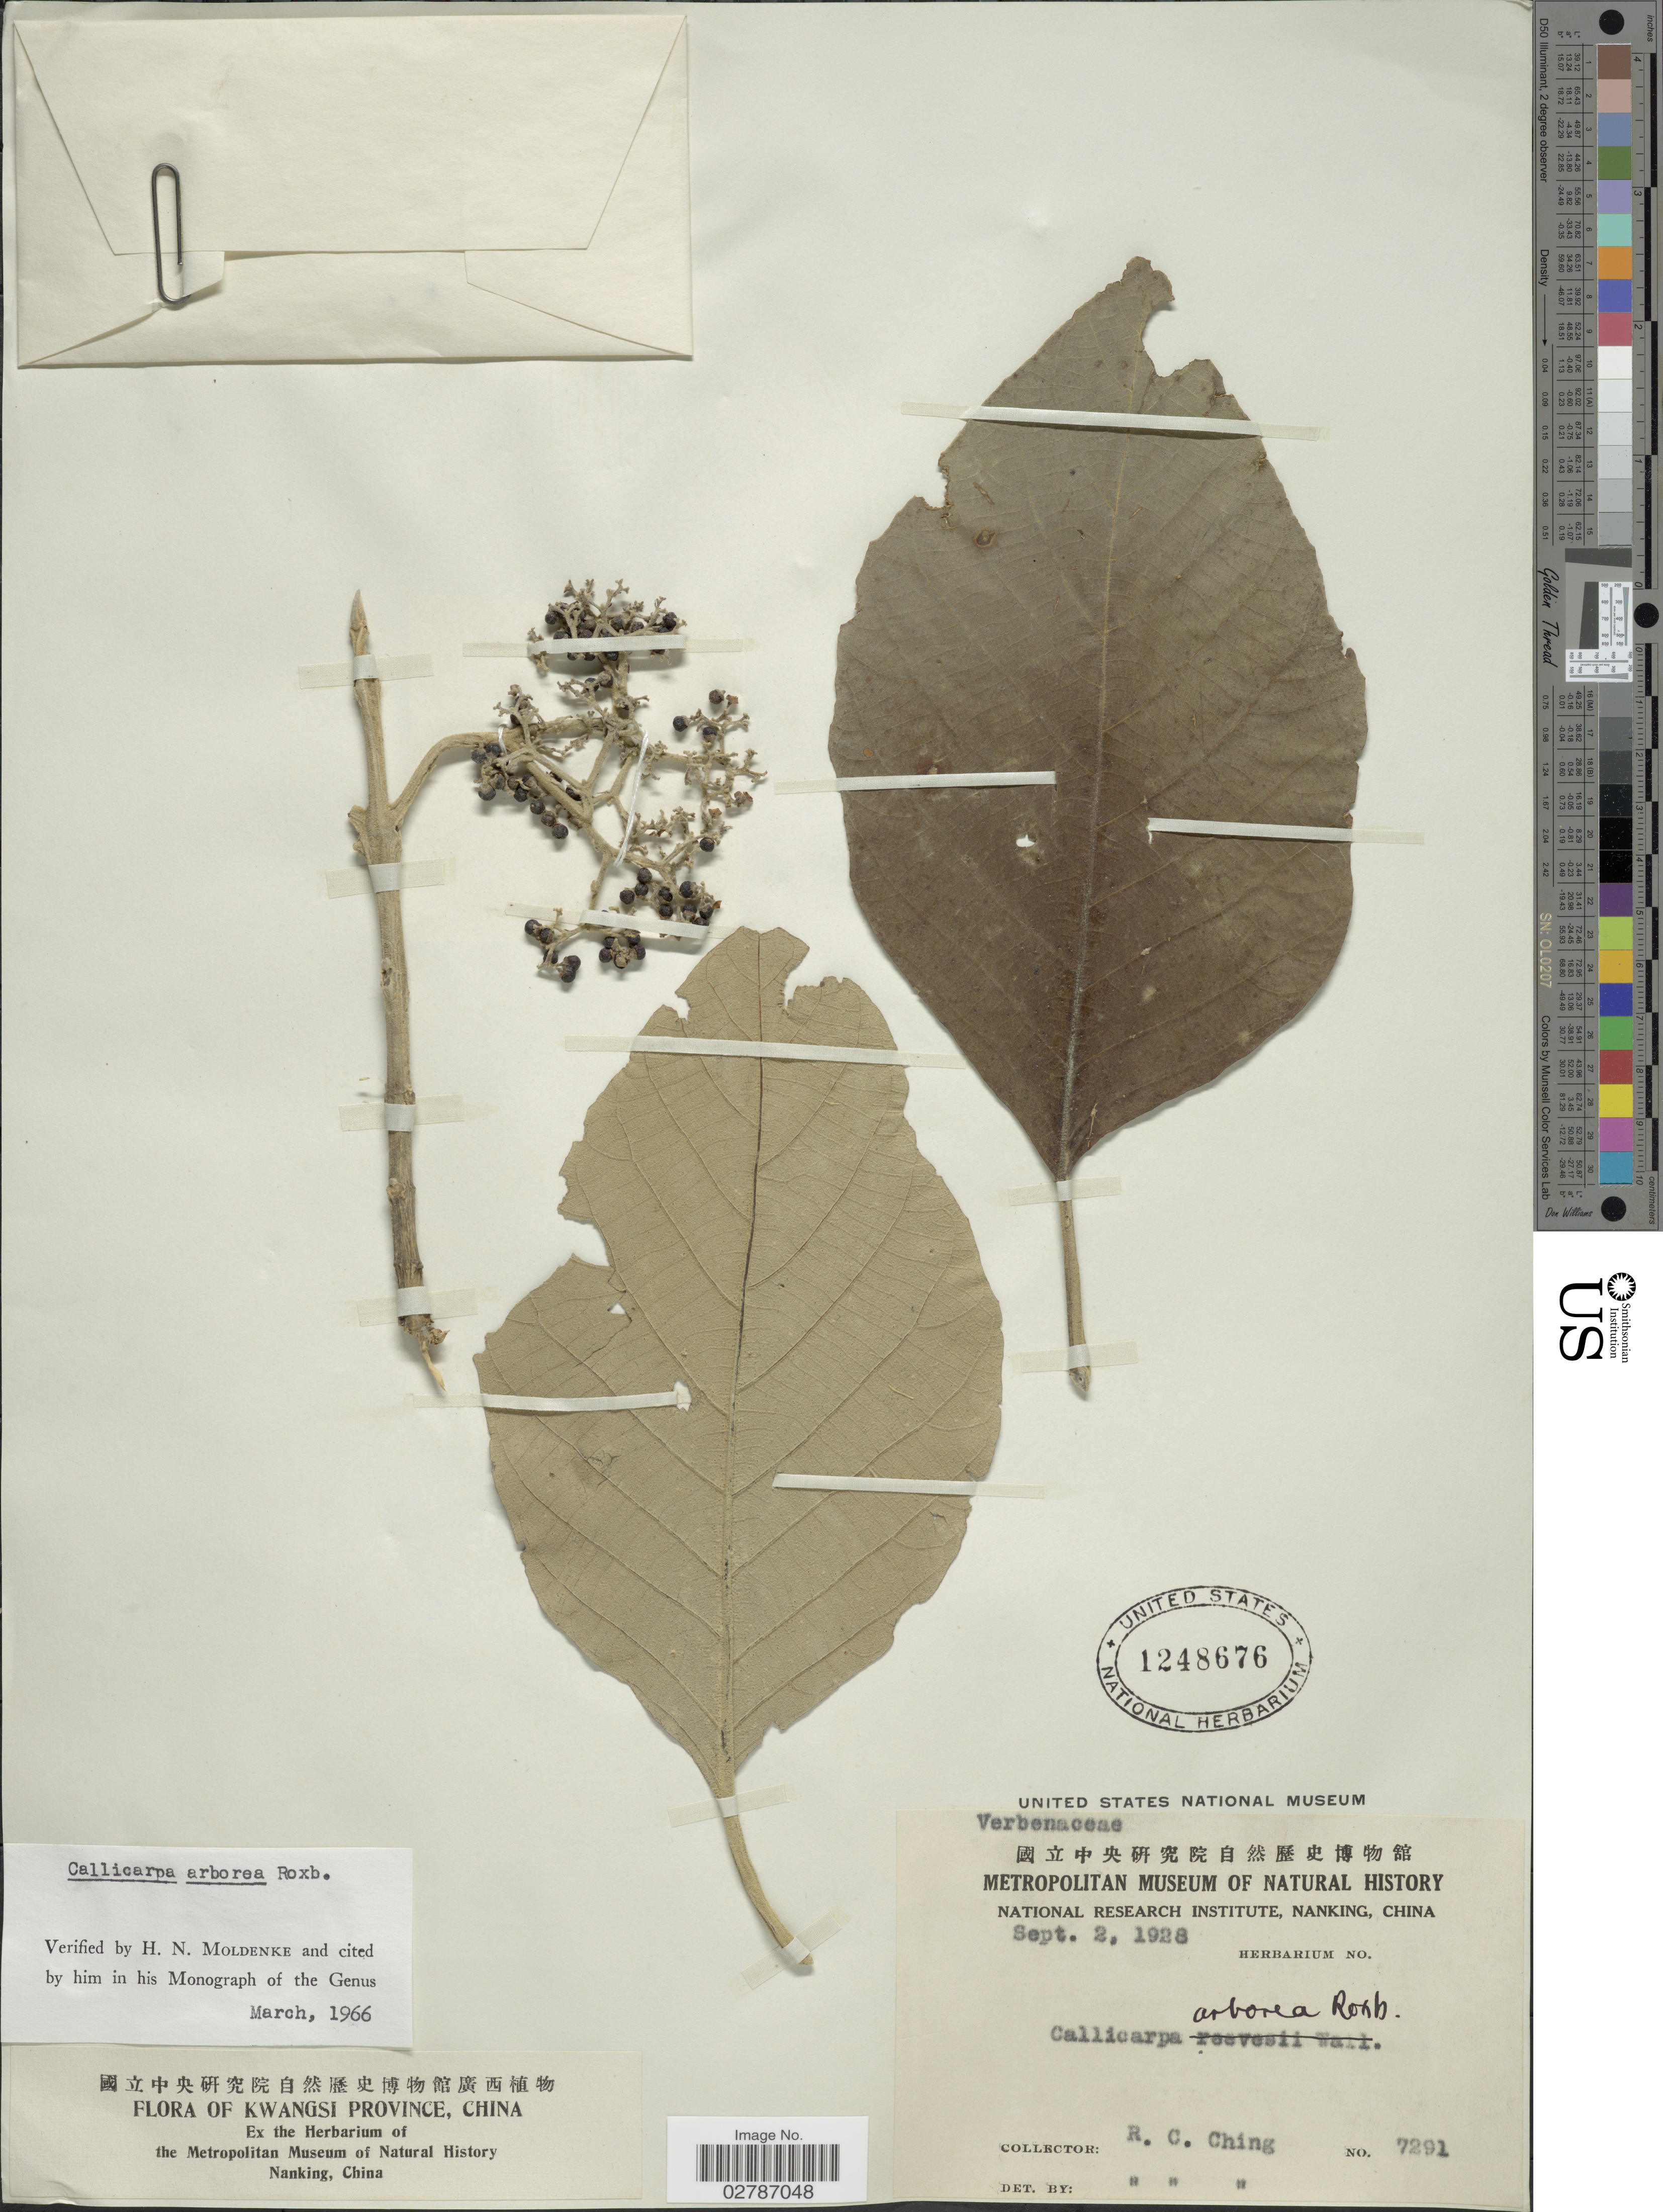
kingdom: Plantae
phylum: Tracheophyta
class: Magnoliopsida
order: Lamiales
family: Lamiaceae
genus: Callicarpa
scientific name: Callicarpa arborea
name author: Roxb.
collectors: R. C. Ching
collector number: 7291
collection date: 1928-09-02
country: China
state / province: Guangxi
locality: Kwangsi Province.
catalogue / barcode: US 1248676